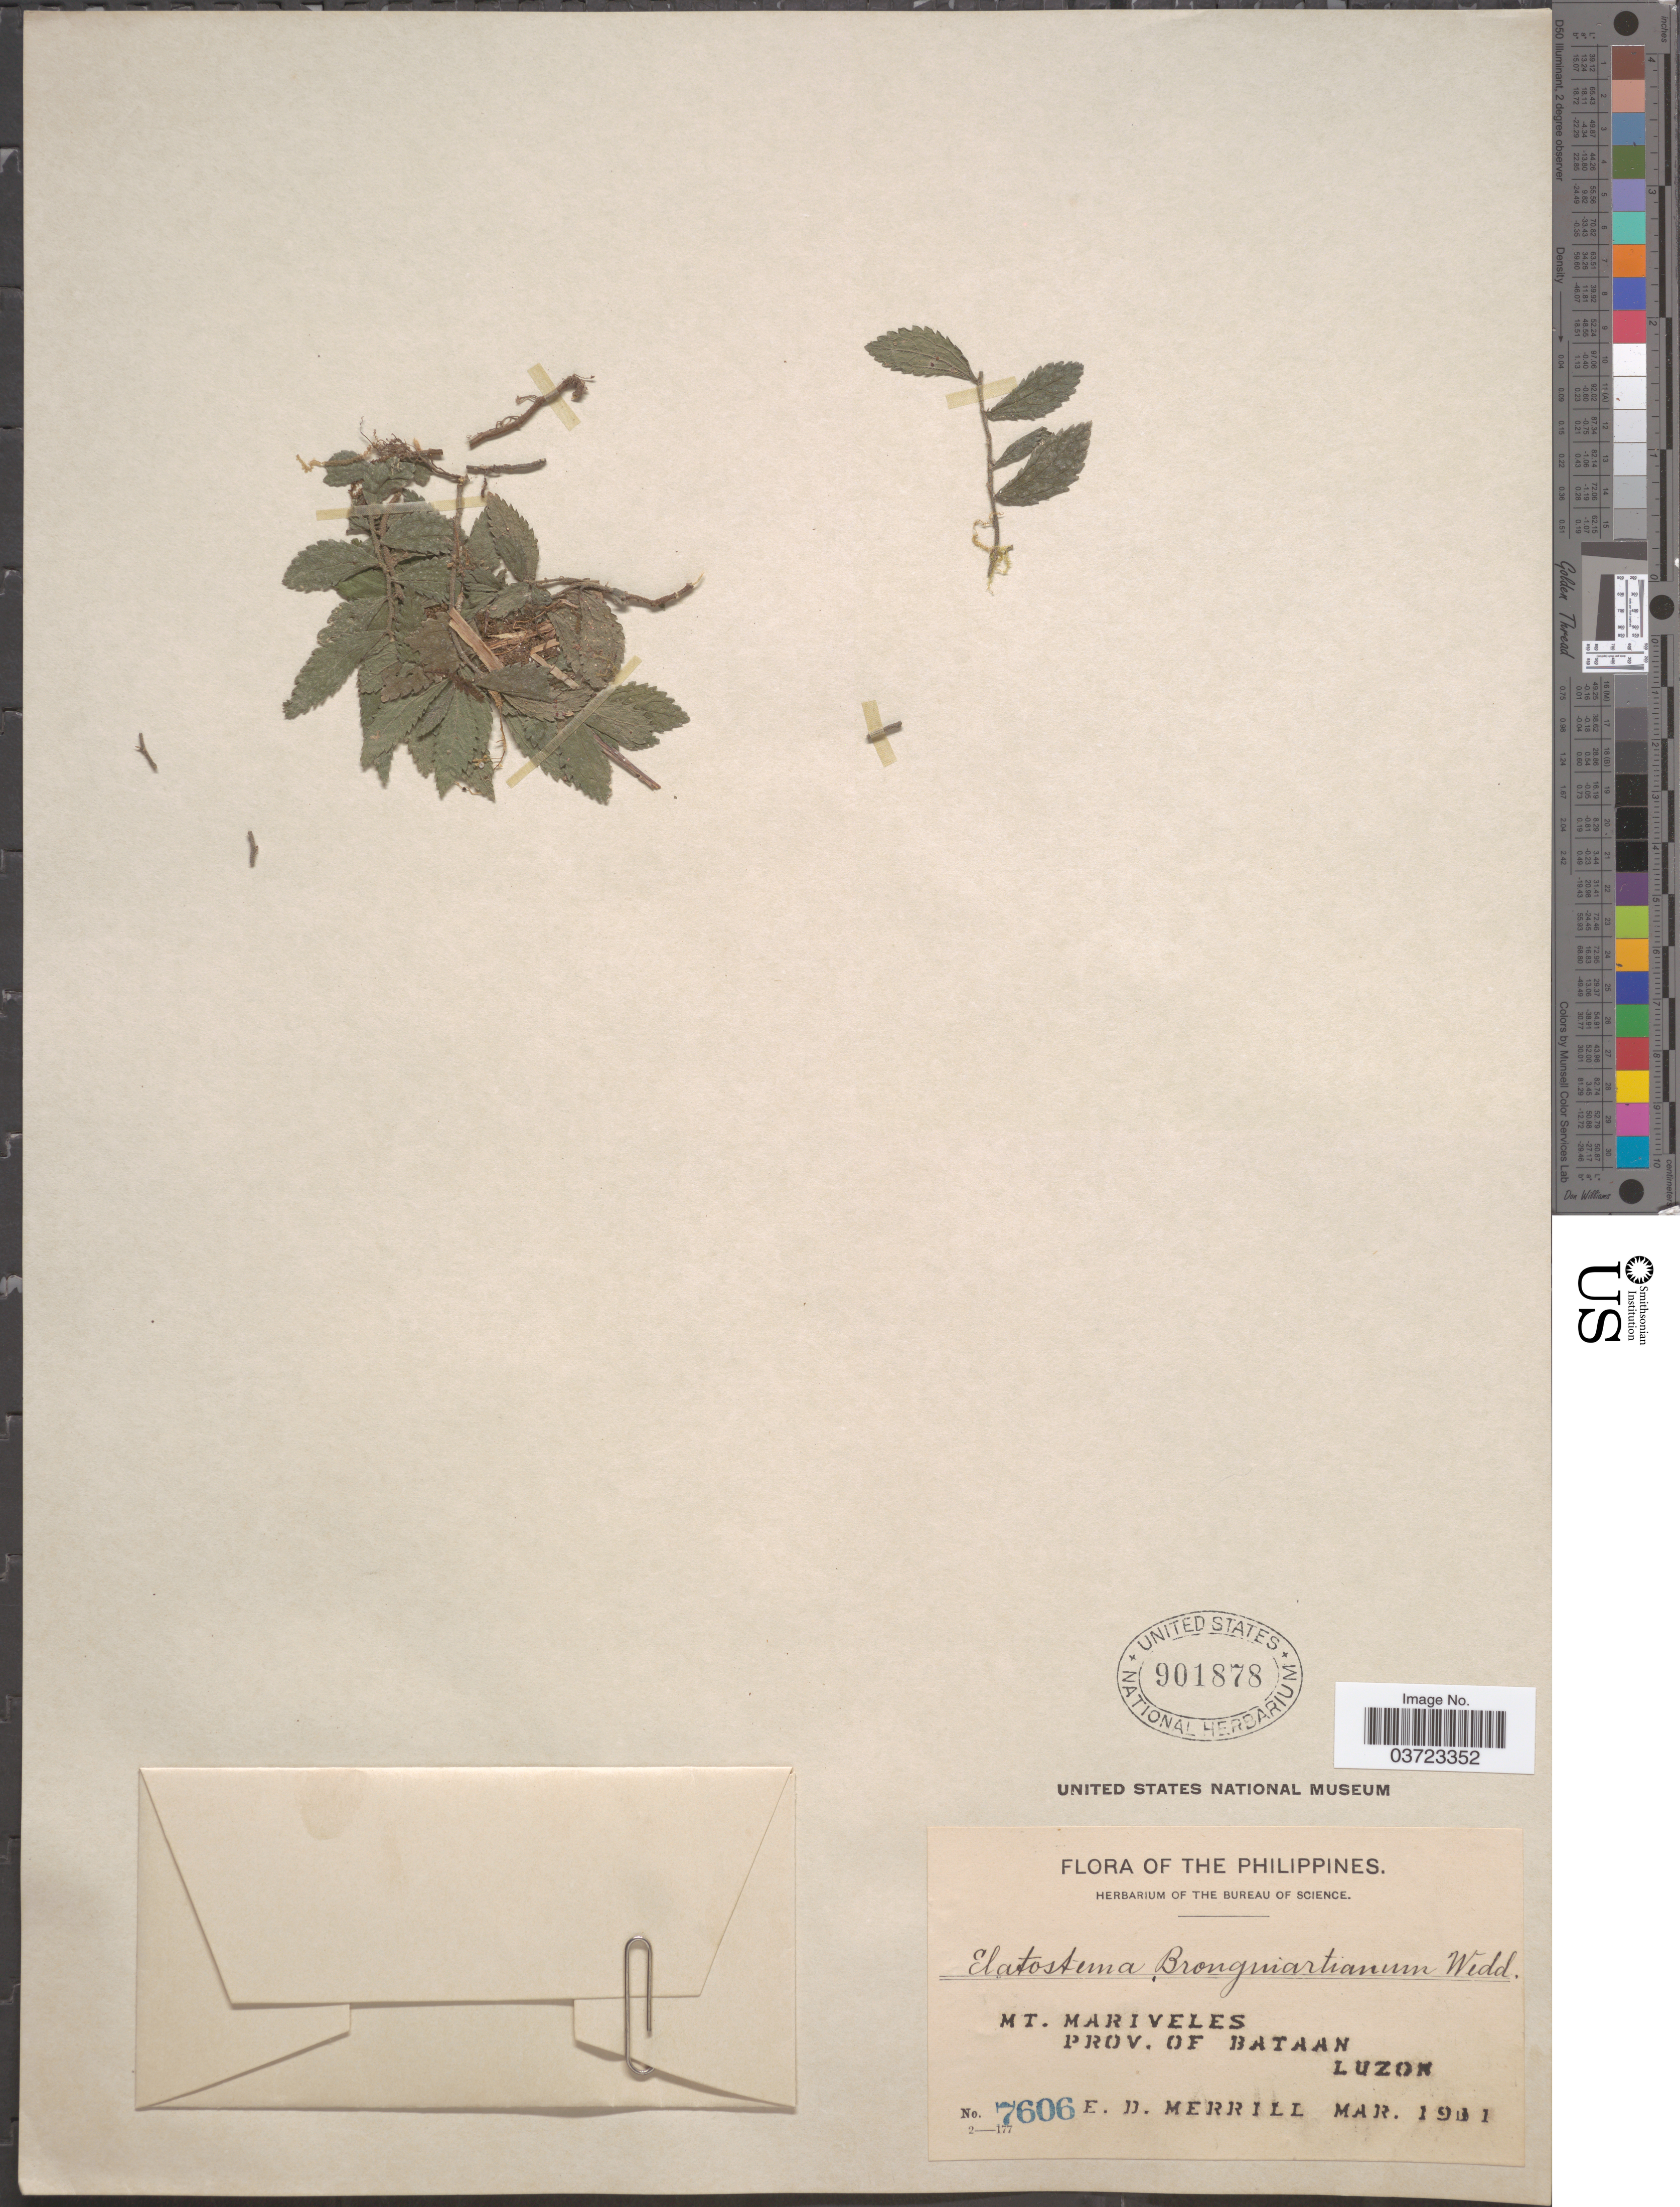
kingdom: Plantae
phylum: Tracheophyta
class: Magnoliopsida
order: Rosales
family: Urticaceae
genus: Elatostema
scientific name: Elatostema brongniartianum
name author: Wedd.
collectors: E. D. Merrill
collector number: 7606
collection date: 1911-03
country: Philippines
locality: Mt. Mariveles. Prov. of Bataan. Luzon.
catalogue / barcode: US 901878